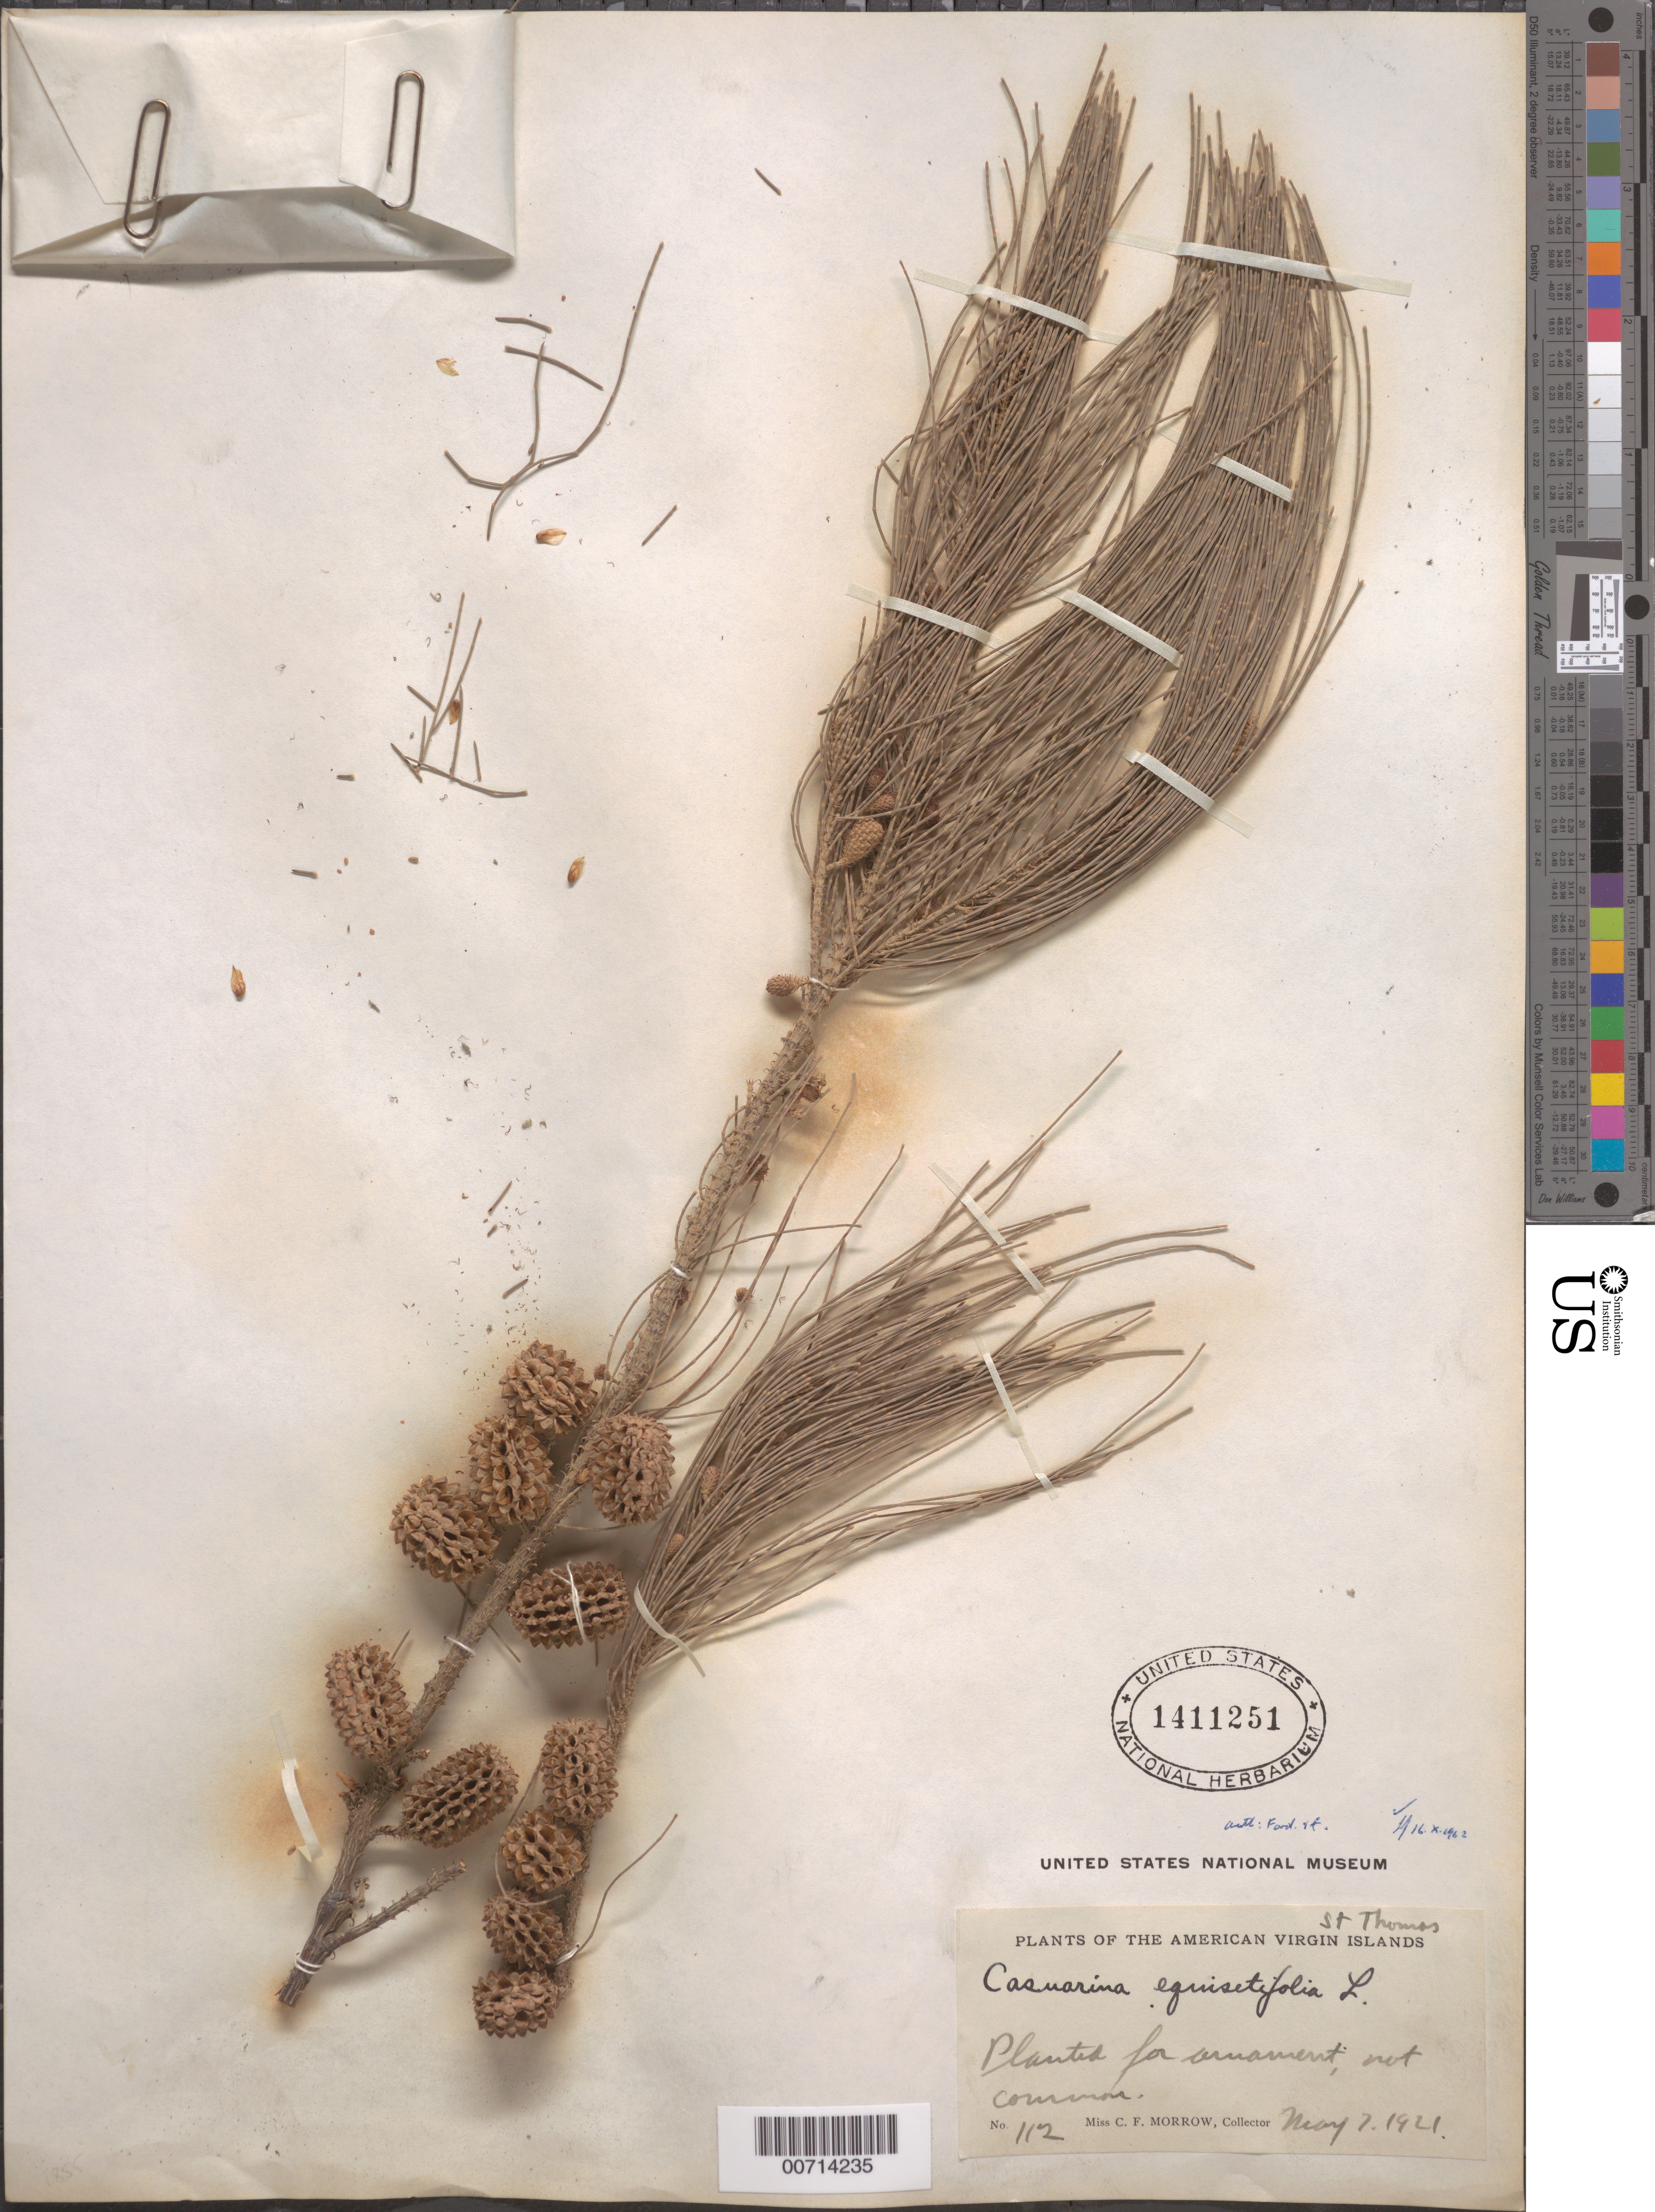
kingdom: Plantae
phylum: Tracheophyta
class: Magnoliopsida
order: Fagales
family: Casuarinaceae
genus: Casuarina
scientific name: Casuarina equisetifolia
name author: L.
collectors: C. Morrow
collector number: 112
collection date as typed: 07 May 1921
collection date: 1921-05-07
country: U.S. Virgin Islands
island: St. Thomas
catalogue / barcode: US 1411251